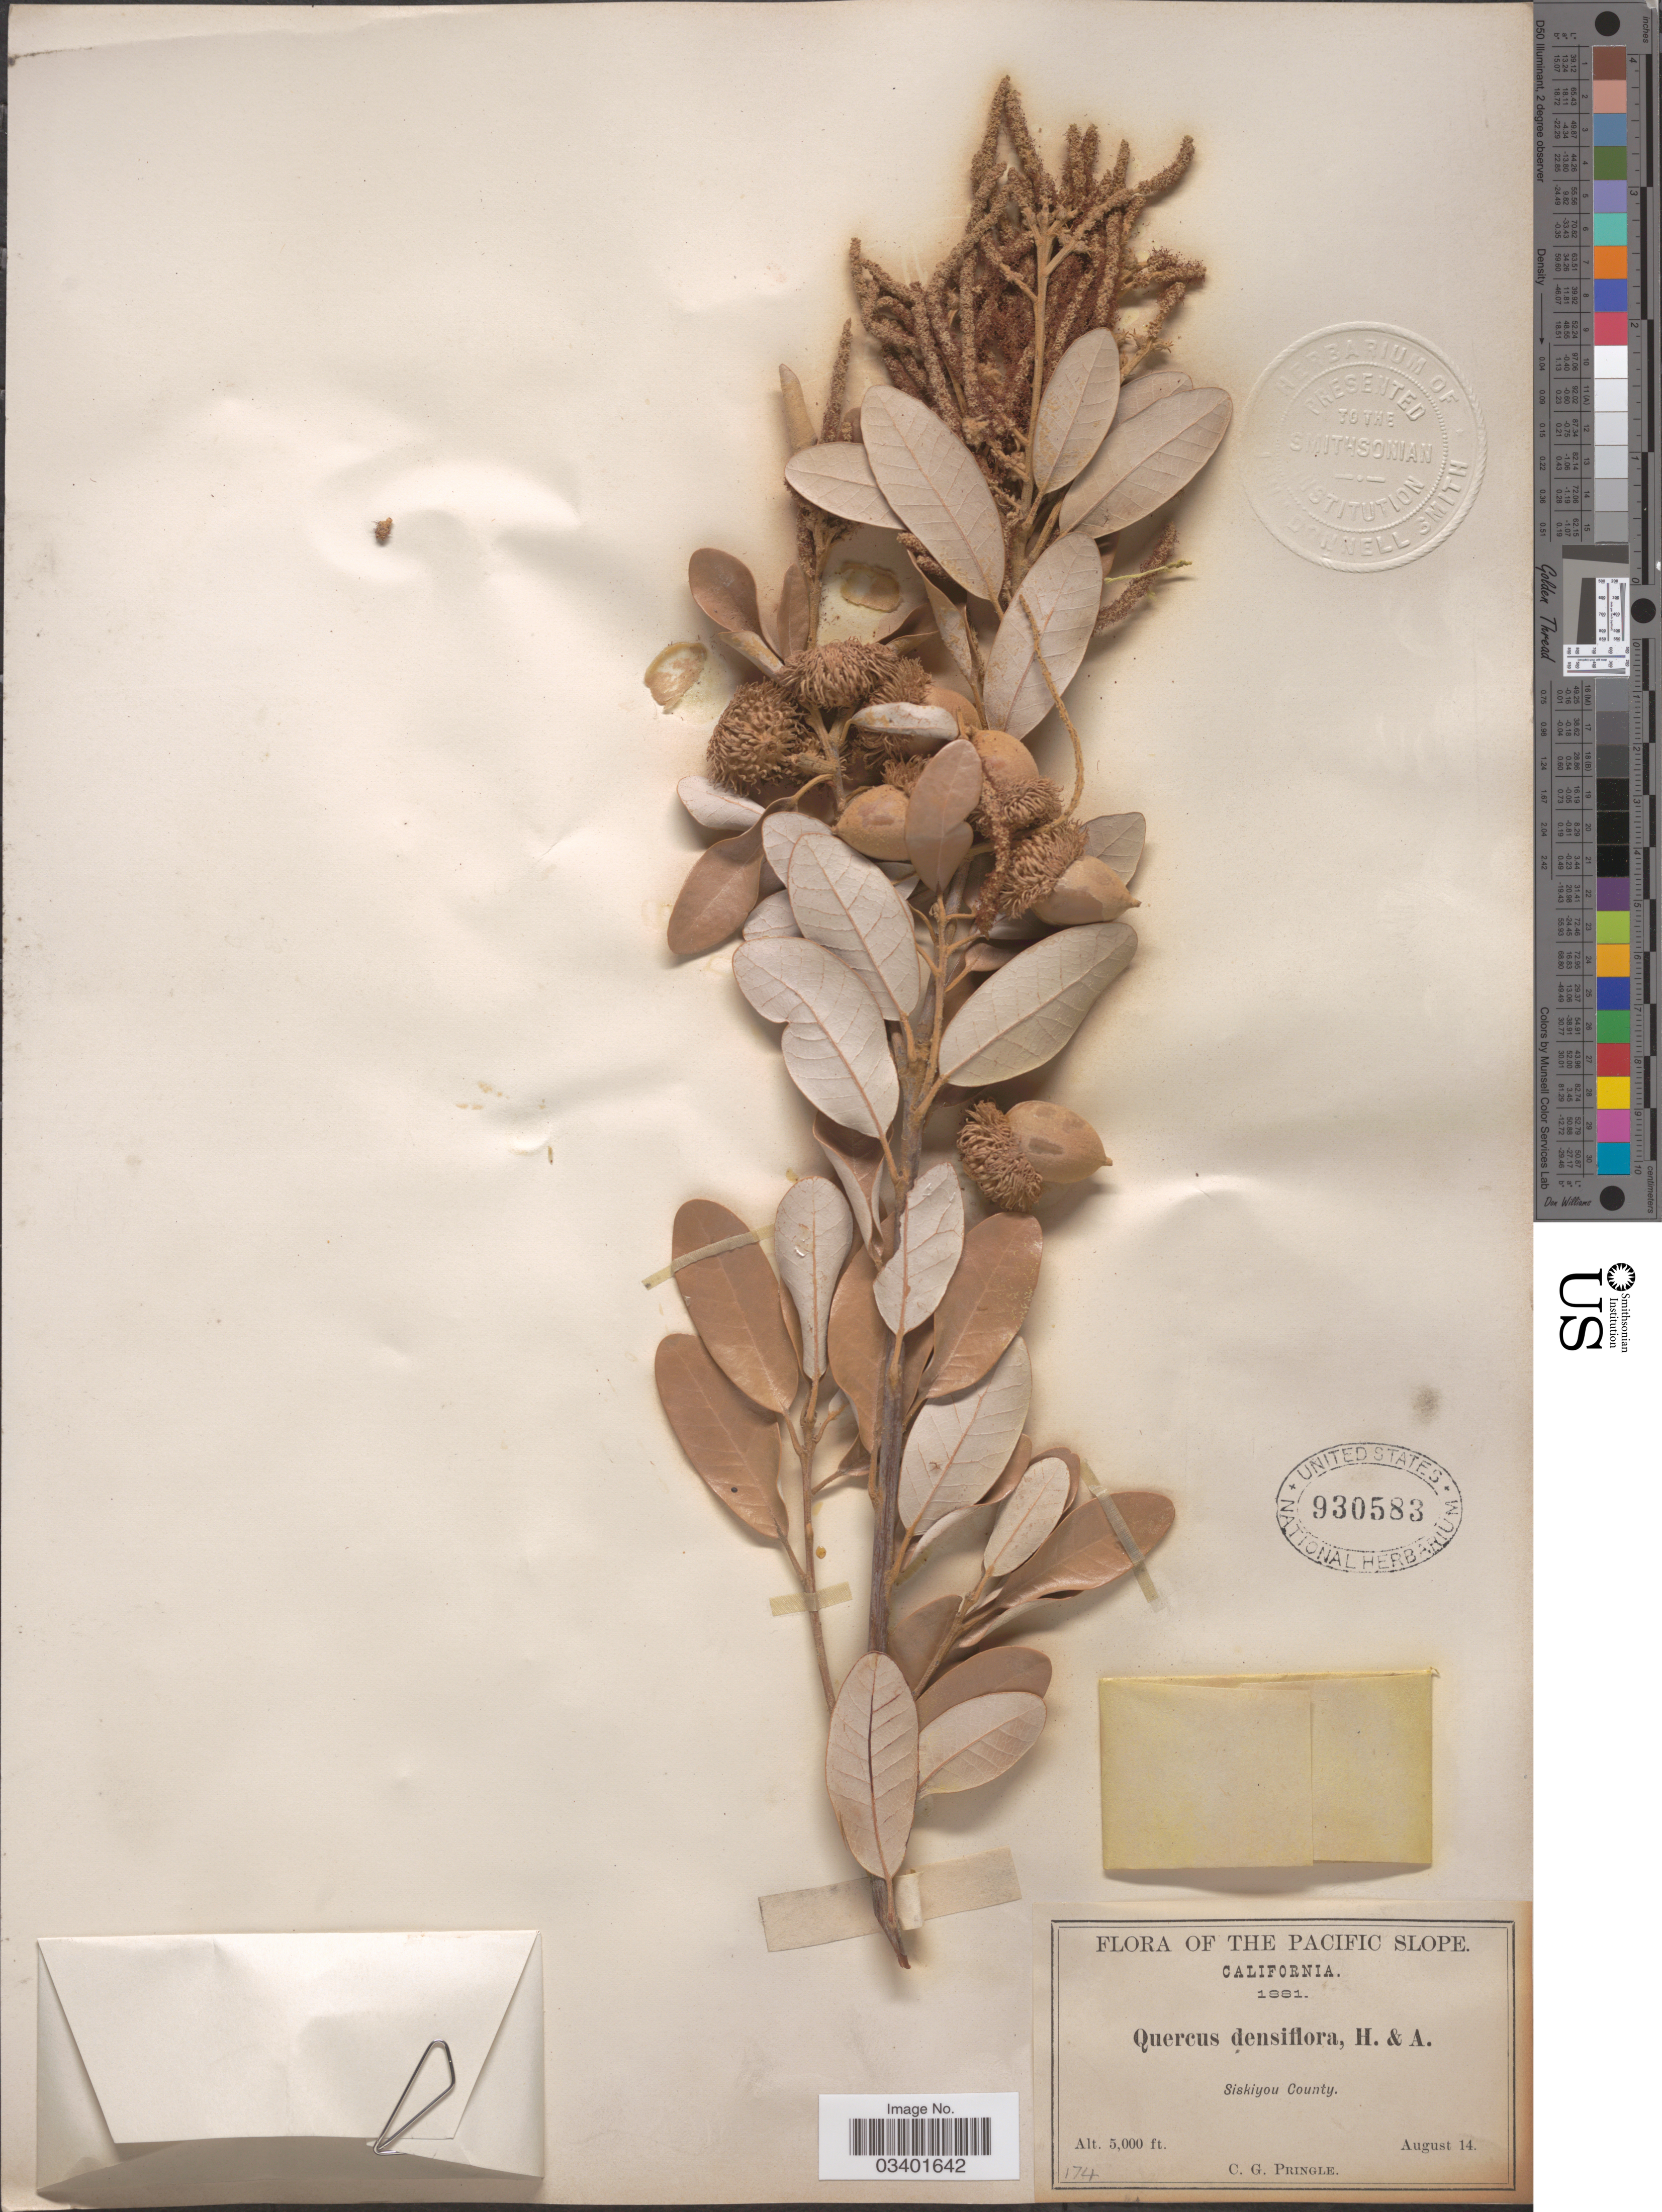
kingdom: Plantae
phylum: Tracheophyta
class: Magnoliopsida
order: Fagales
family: Fagaceae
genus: Notholithocarpus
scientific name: Notholithocarpus densiflorus var. echinoides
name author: (R. Br.ter) P. S. Manos et al.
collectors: C. G. Pringle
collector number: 174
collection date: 1881-08-14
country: United States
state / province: California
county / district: Siskiyou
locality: Pacific Slope. Siskiyou County.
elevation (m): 1524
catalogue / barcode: US 93583